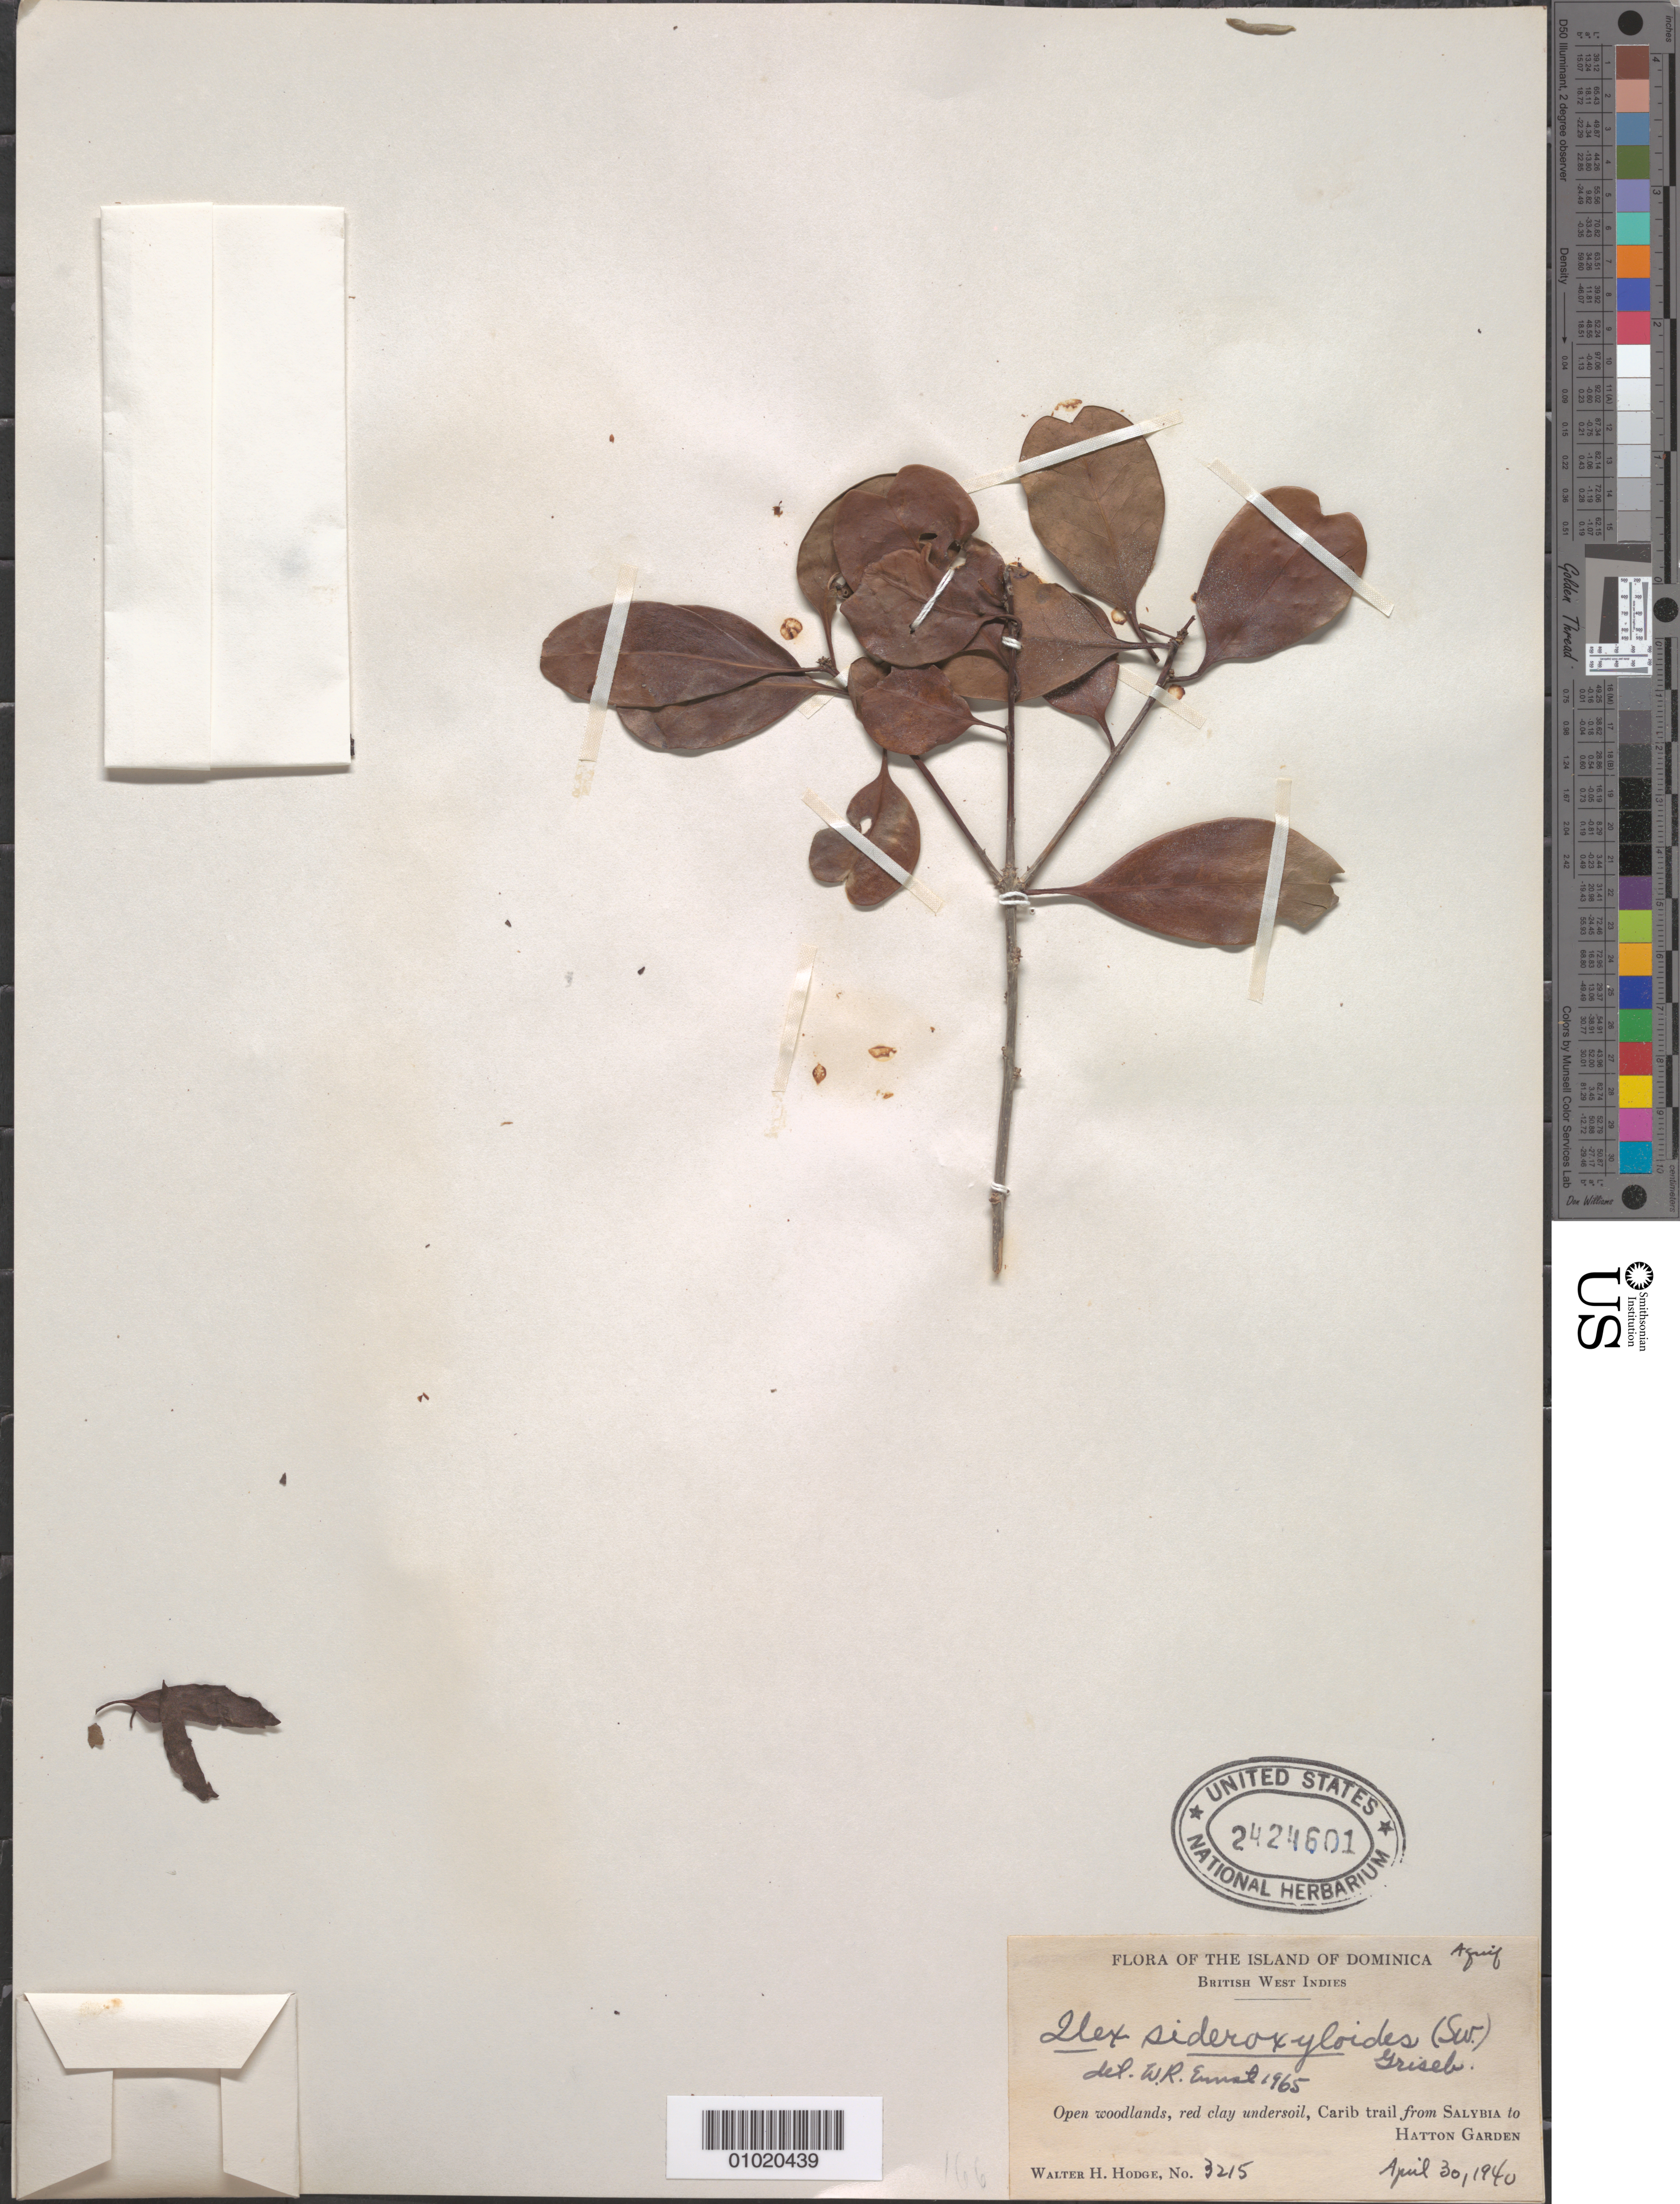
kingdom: Plantae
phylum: Tracheophyta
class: Magnoliopsida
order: Aquifoliales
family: Aquifoliaceae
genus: Ilex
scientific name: Ilex sideroxyloides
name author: (Sw.) Griseb.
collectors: W. Hodge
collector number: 3215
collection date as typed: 30 Apr 1940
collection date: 1940-04-30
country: Dominica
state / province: St. David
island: Dominica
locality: Open woodlands, red clay undersoil, Carib trail from Salybia to Hatton Garden.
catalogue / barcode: US 2424601